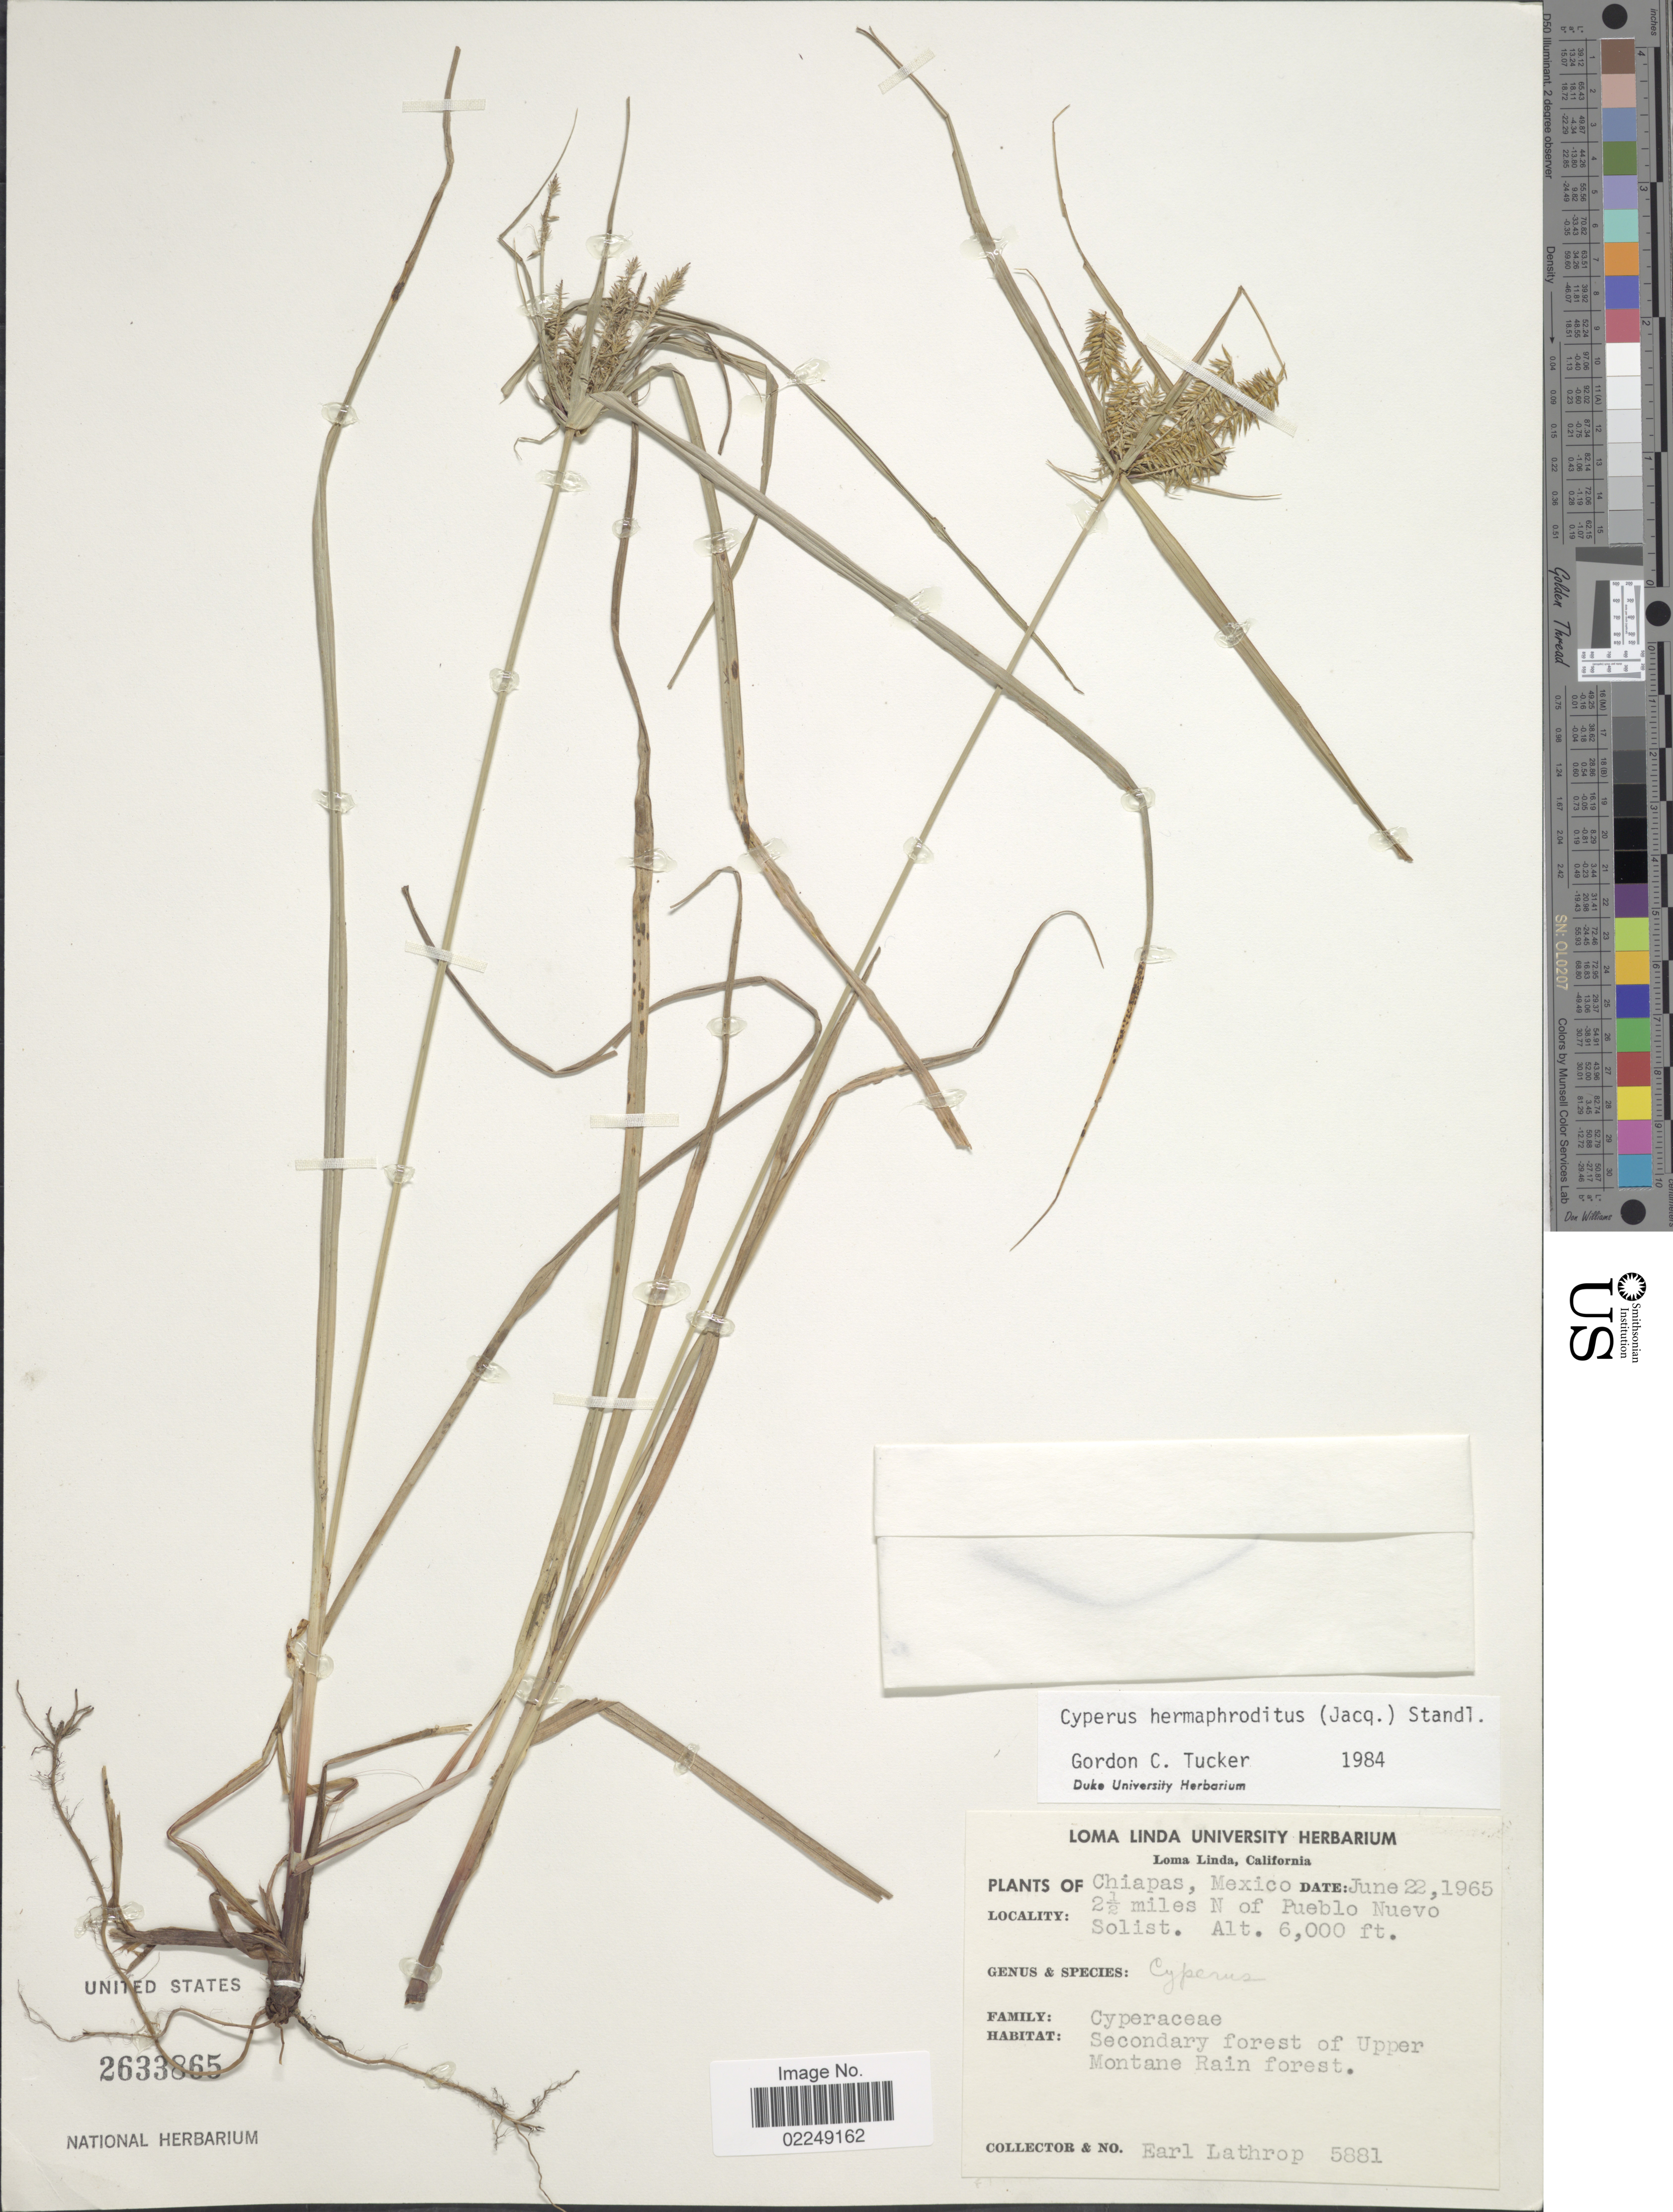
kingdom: Plantae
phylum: Tracheophyta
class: Liliopsida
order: Poales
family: Cyperaceae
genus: Cyperus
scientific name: Cyperus hermaphroditus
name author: (Jacq.) Standl.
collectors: E. W. Lathrop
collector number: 5881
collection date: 1965-06-22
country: Mexico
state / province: Chiapas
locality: Chiapas, Mexico, 2½ miles N of Pueblo Nuevo Solist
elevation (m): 1829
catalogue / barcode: US 2633865